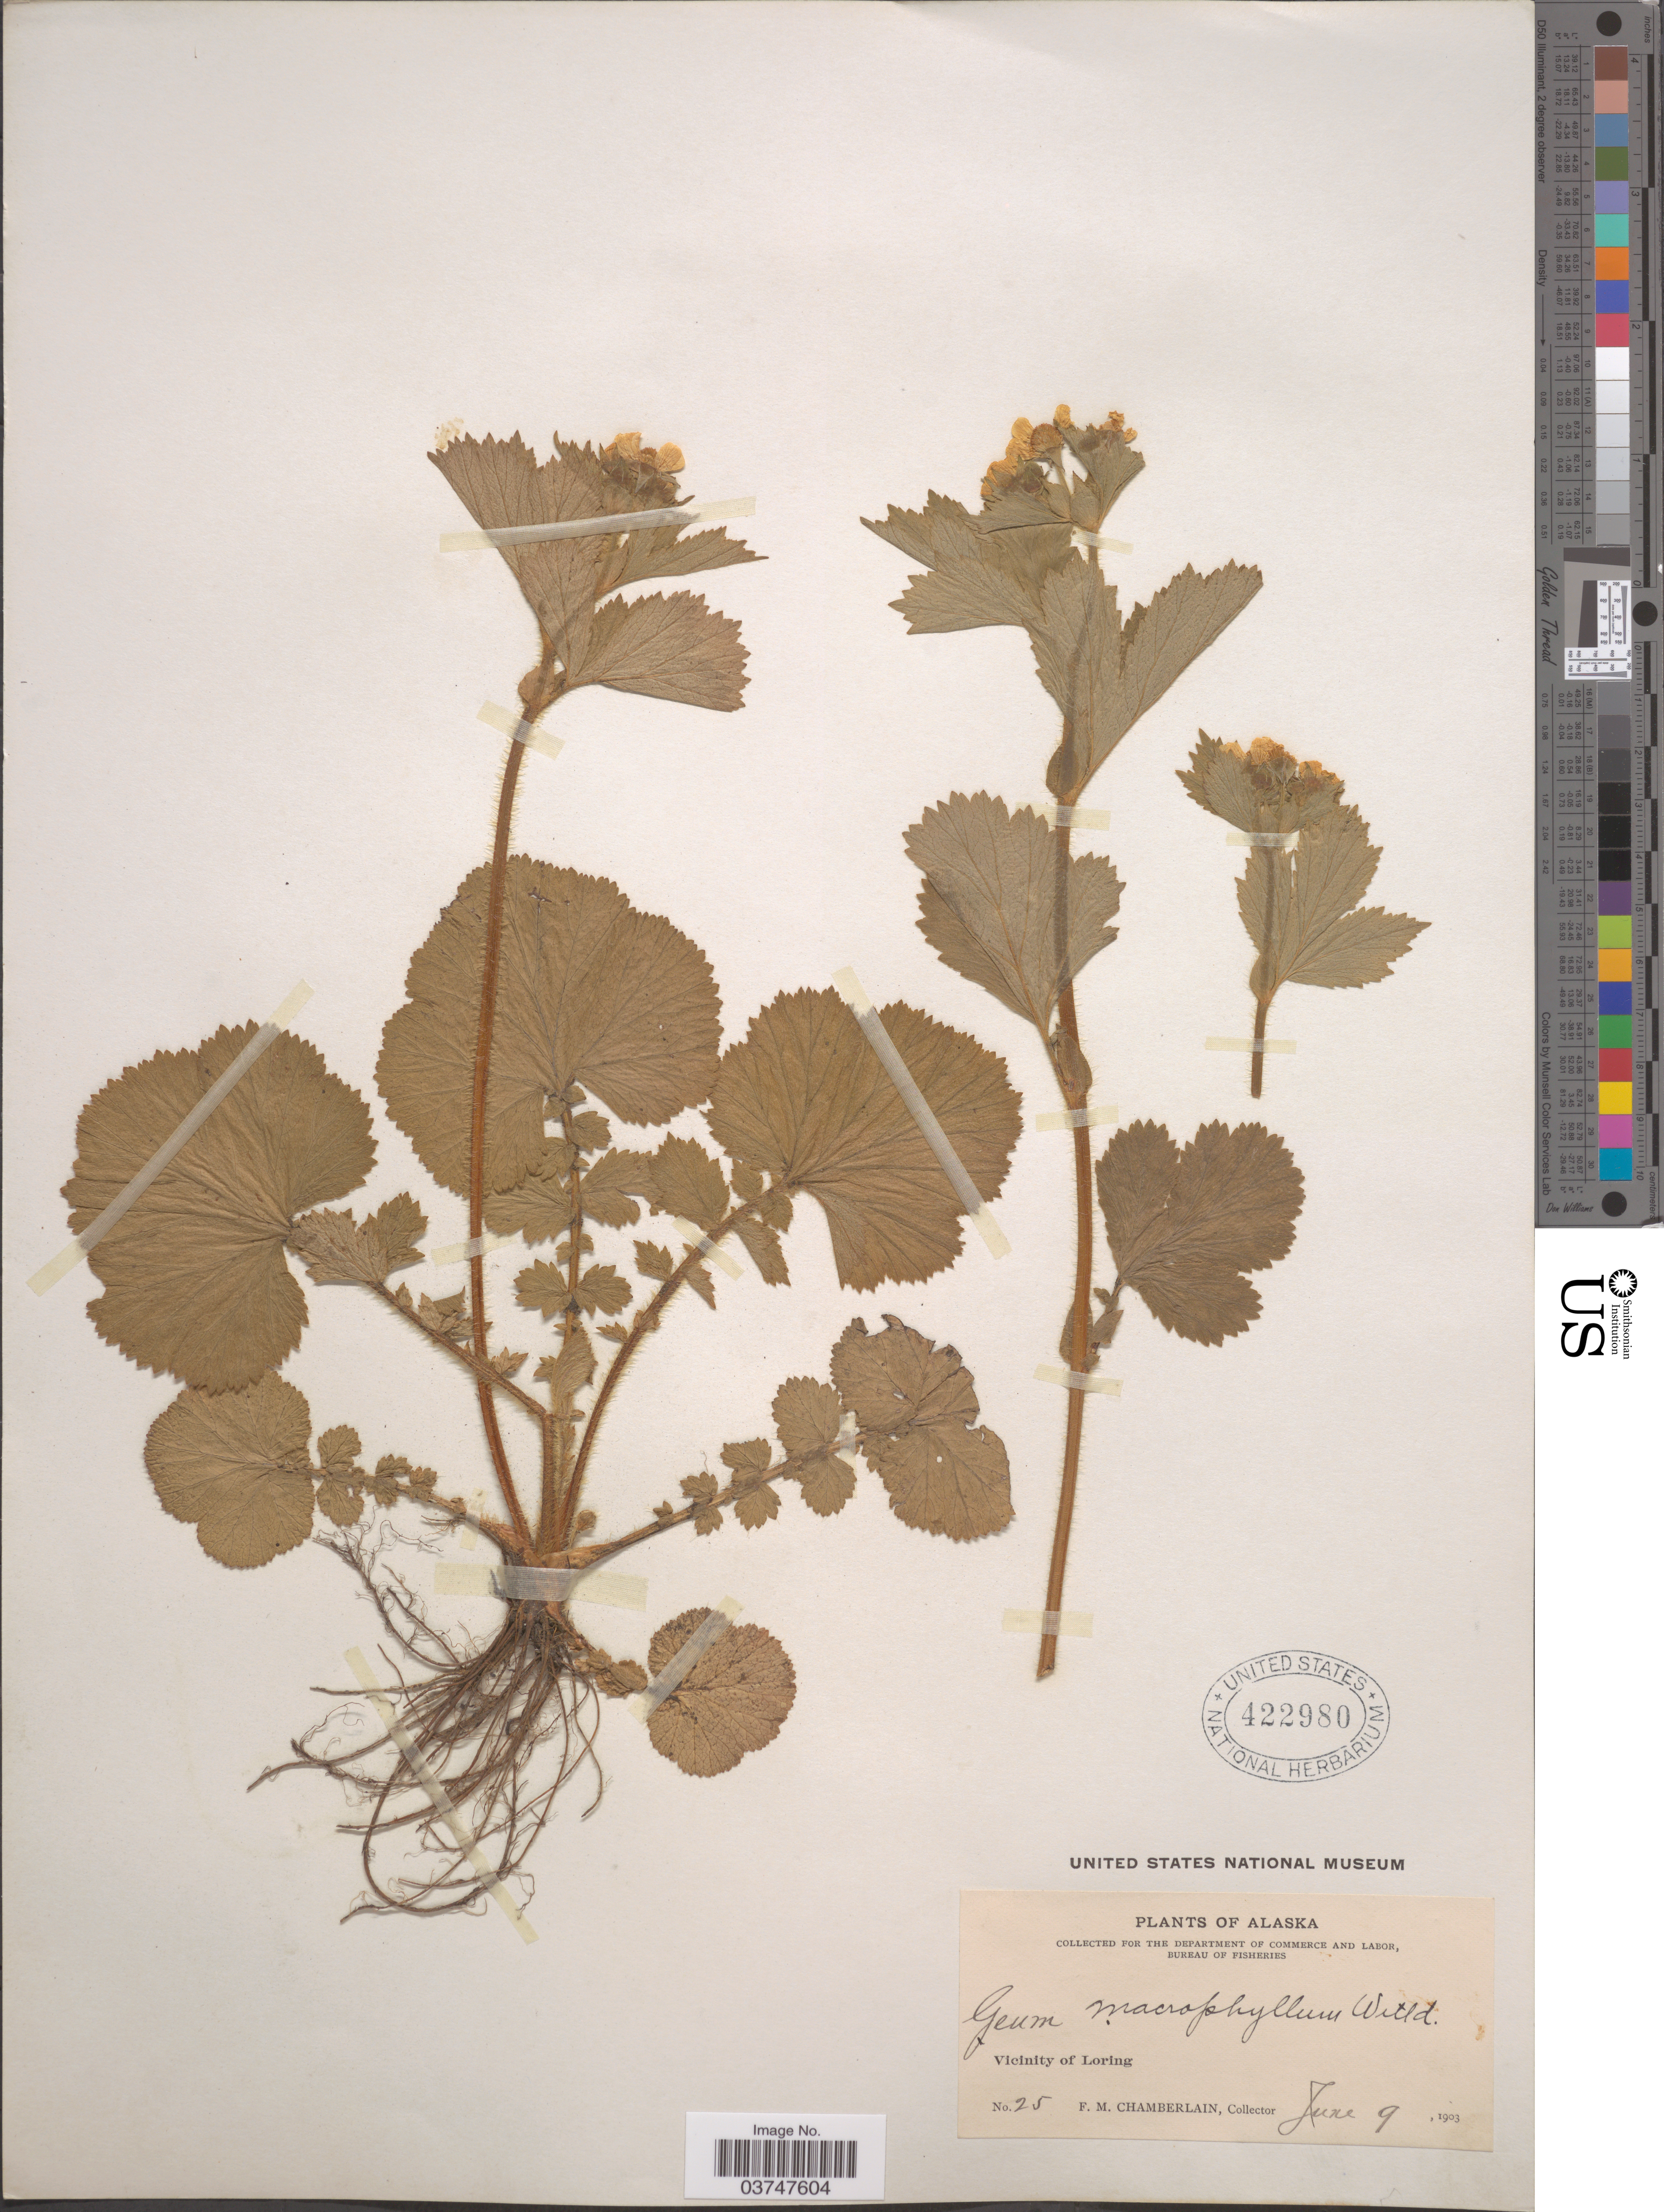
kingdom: Plantae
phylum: Tracheophyta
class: Magnoliopsida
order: Rosales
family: Rosaceae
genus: Geum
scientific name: Geum macrophyllum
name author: Willd.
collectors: F. Chamberlain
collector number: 25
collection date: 1903-06-09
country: United States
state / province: Alaska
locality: Vicinity of Loring.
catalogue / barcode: US 422980